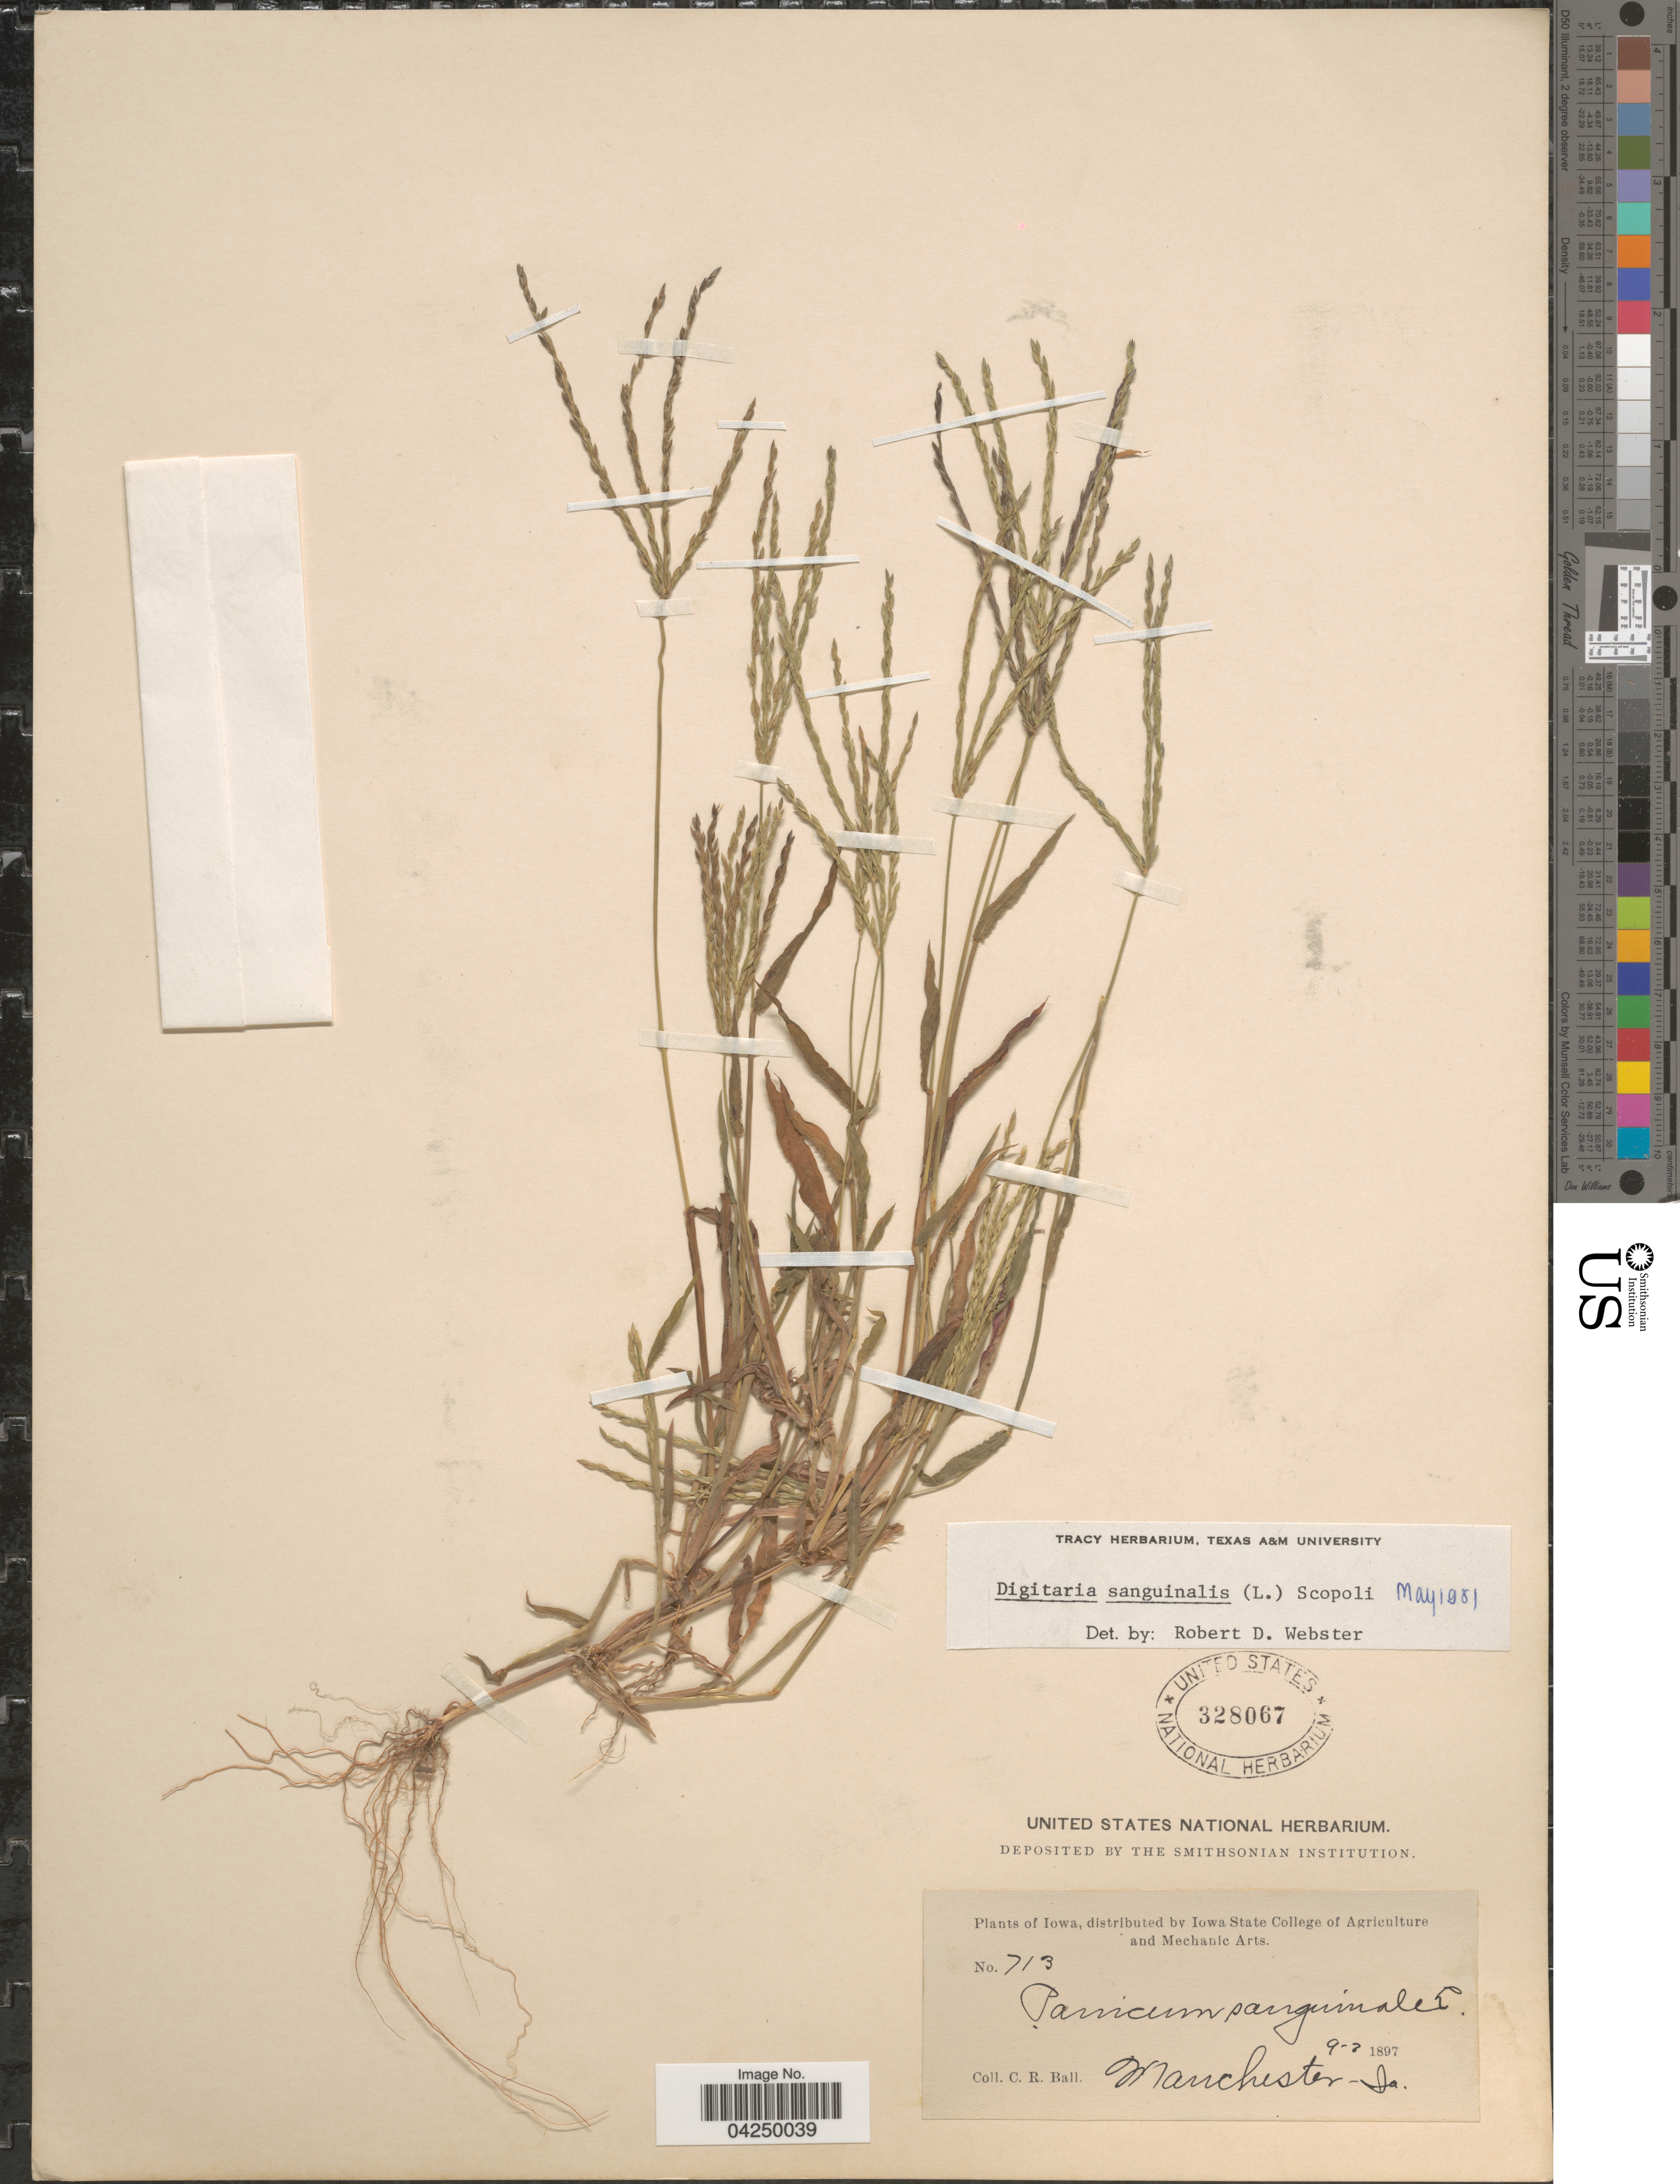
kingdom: Plantae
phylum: Tracheophyta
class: Liliopsida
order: Poales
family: Poaceae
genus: Digitaria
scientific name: Digitaria sanguinalis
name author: (L.) Scop.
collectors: C. R. Ball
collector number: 713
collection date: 1897-03-09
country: United States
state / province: Iowa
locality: Manchester.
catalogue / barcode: US 328067